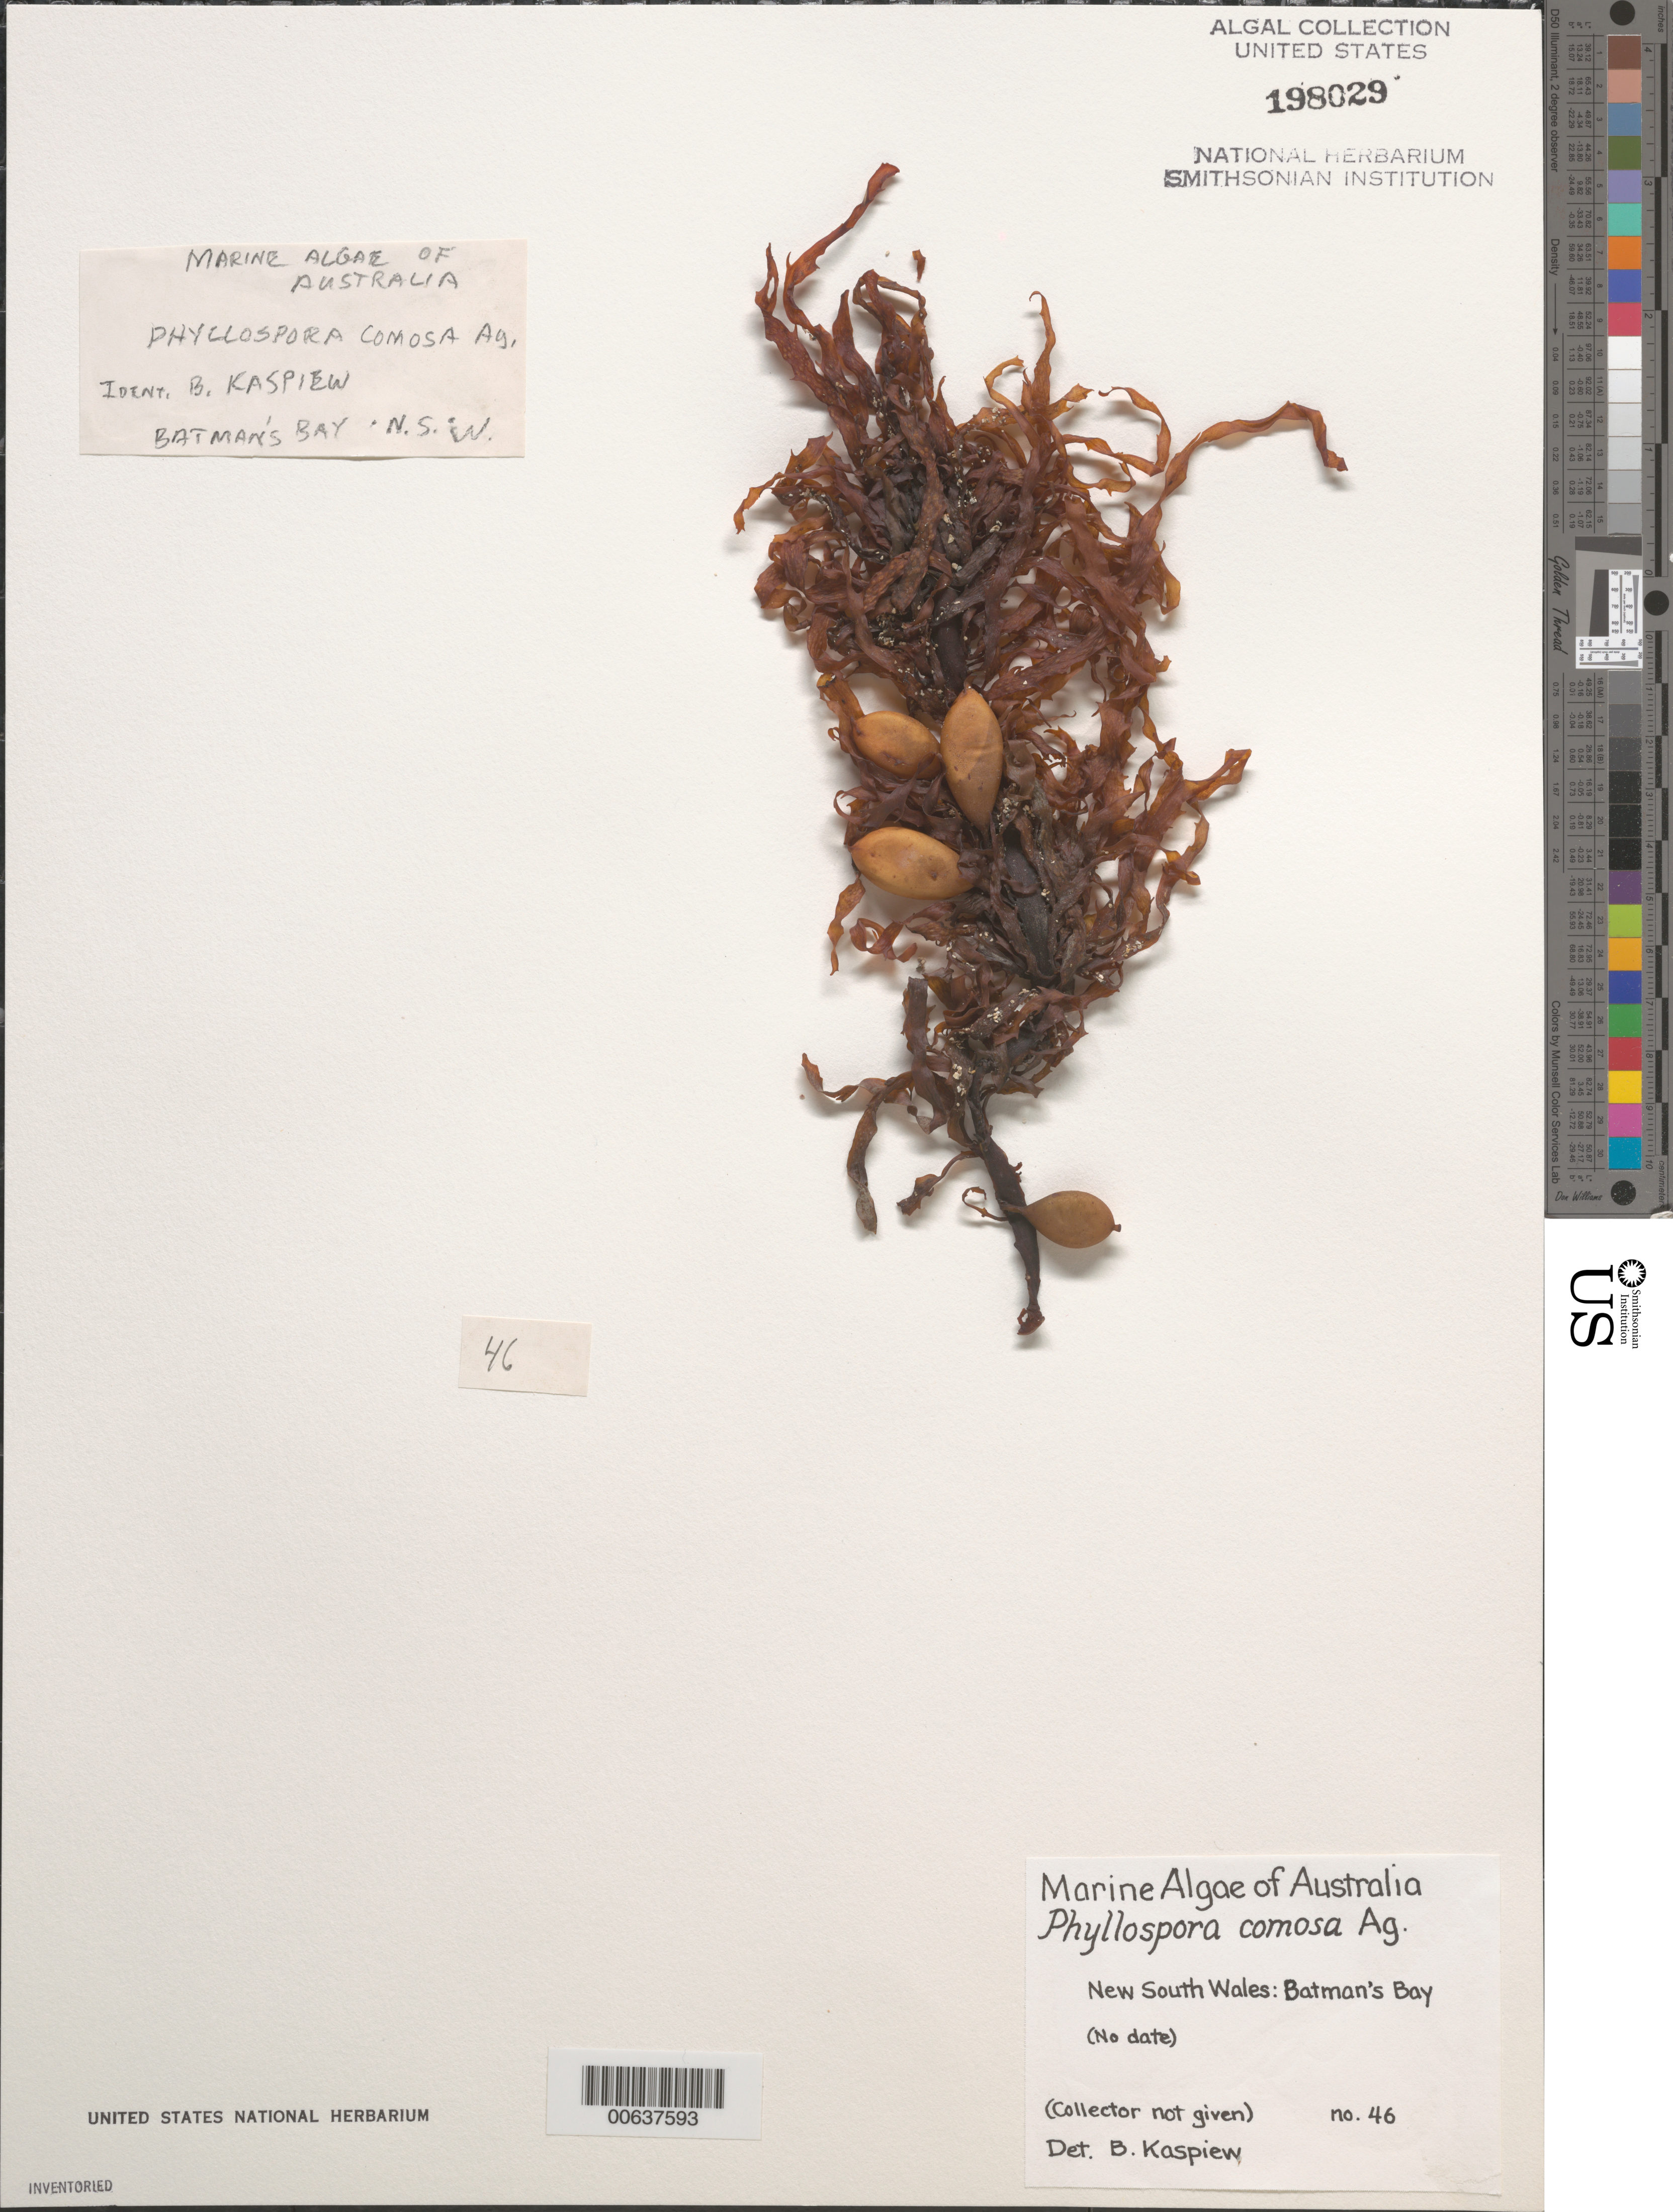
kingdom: Chromista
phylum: Ochrophyta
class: Phaeophyceae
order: Fucales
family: Seirococcaceae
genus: Phyllospora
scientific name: Phyllospora comosa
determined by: Kaspiew, B.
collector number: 46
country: Australia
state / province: New South Wales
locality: Batman's Bay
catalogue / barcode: US 198029